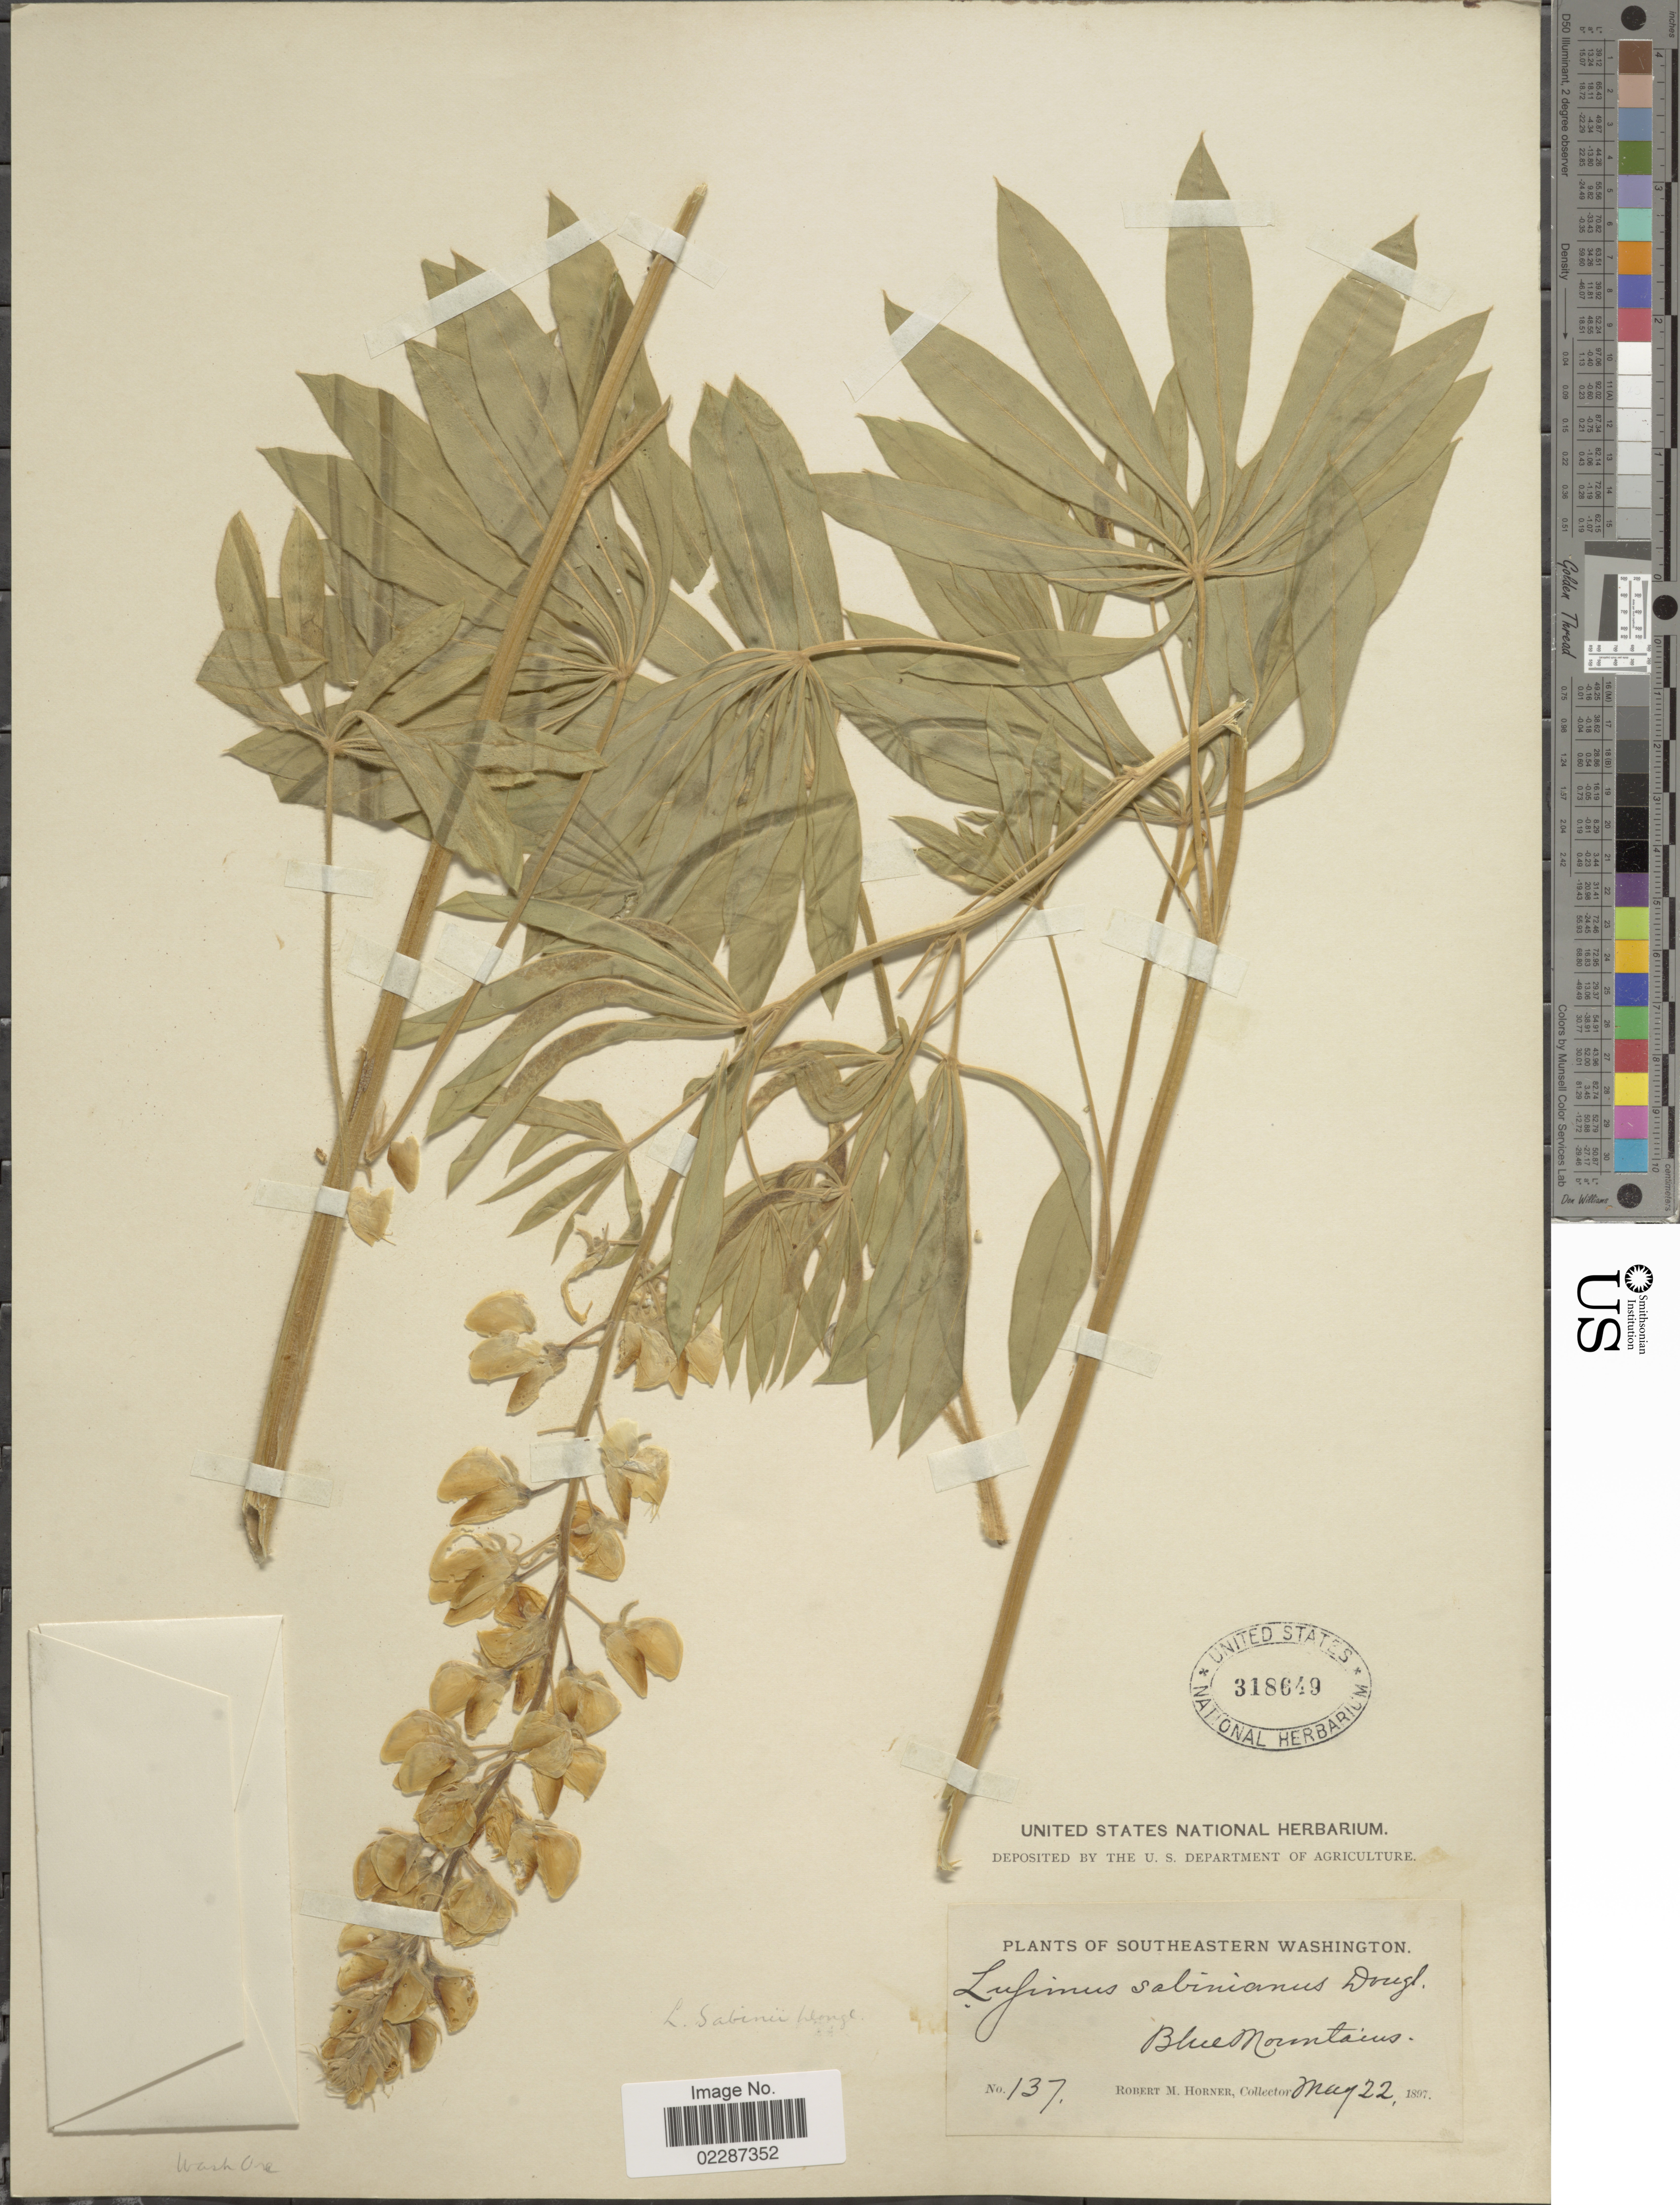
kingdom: Plantae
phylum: Tracheophyta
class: Magnoliopsida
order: Fabales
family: Fabaceae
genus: Lupinus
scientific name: Lupinus sabinii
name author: Douglas ex Hook.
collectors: R. Horner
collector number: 137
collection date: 1897-05-22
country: United States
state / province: Washington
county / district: Clallam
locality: Southeastern Washington, Blue Mountains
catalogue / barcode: US 318649